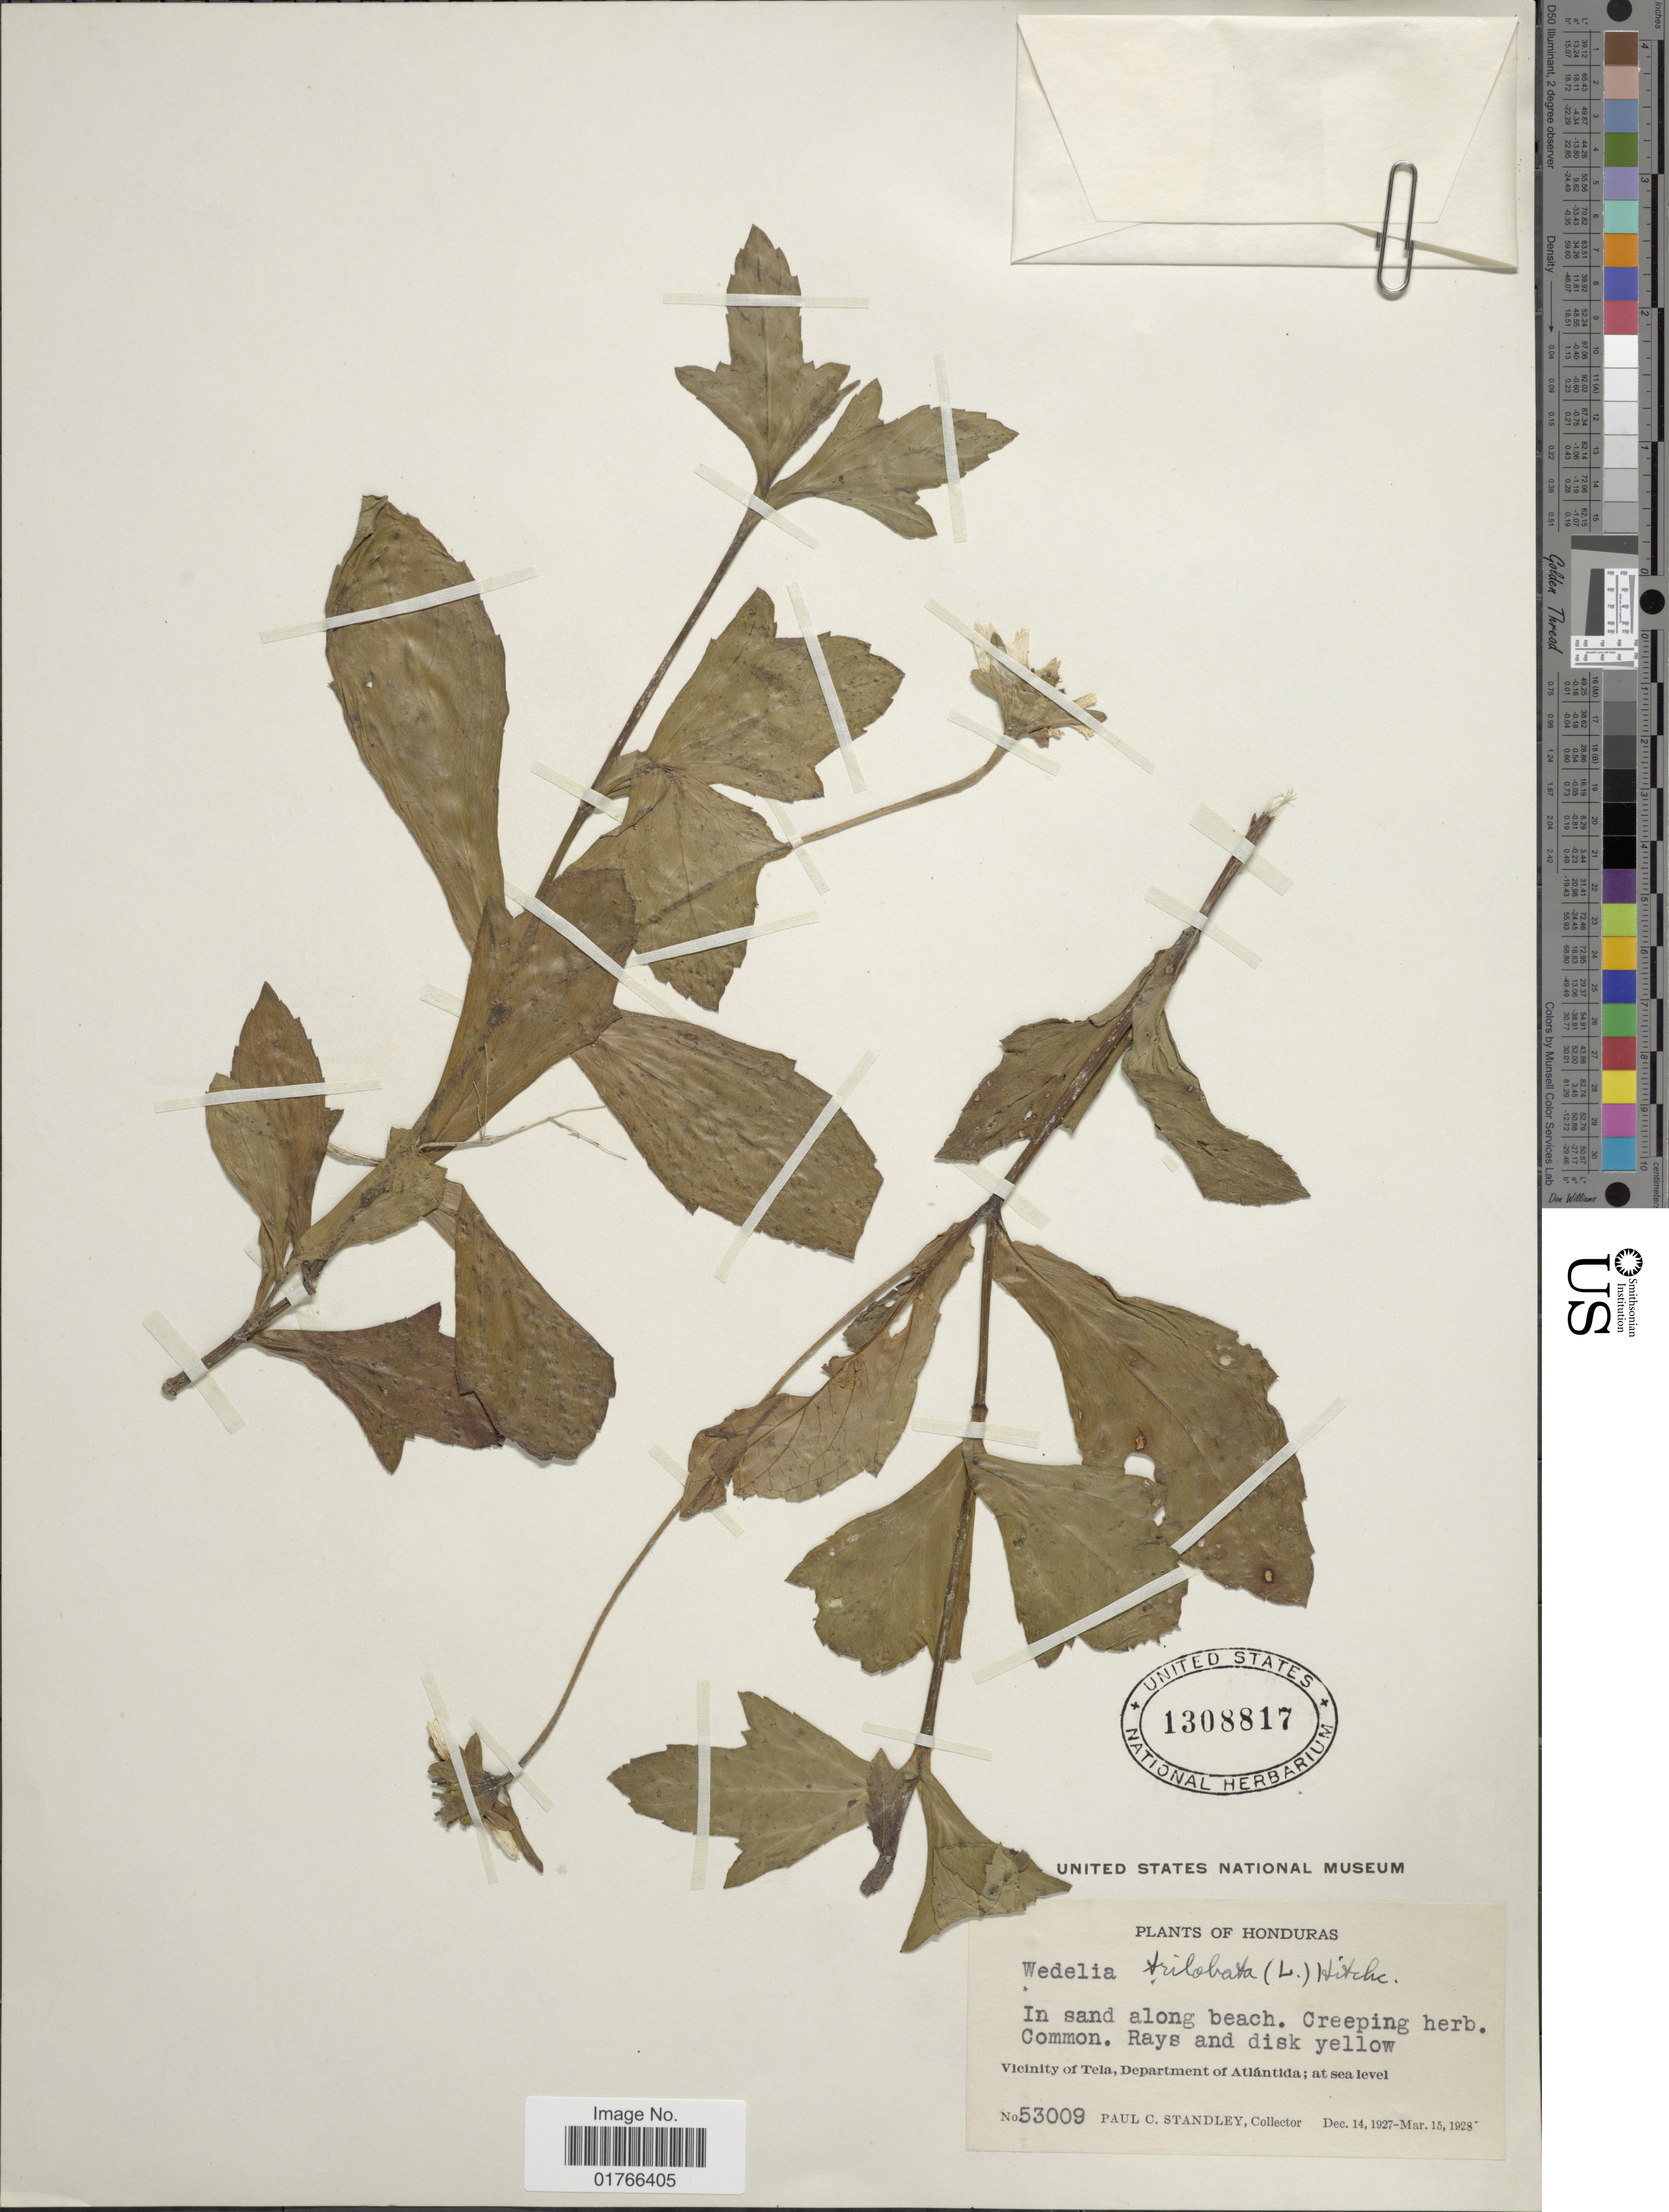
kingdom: Plantae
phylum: Tracheophyta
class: Magnoliopsida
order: Asterales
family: Asteraceae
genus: Sphagneticola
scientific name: Sphagneticola trilobata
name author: (L.) Pruski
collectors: P. C. Standley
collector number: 53009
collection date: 1927-12-14/1928-03-15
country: Honduras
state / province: Atlántida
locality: Vicinity of Tela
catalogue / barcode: US 1308817